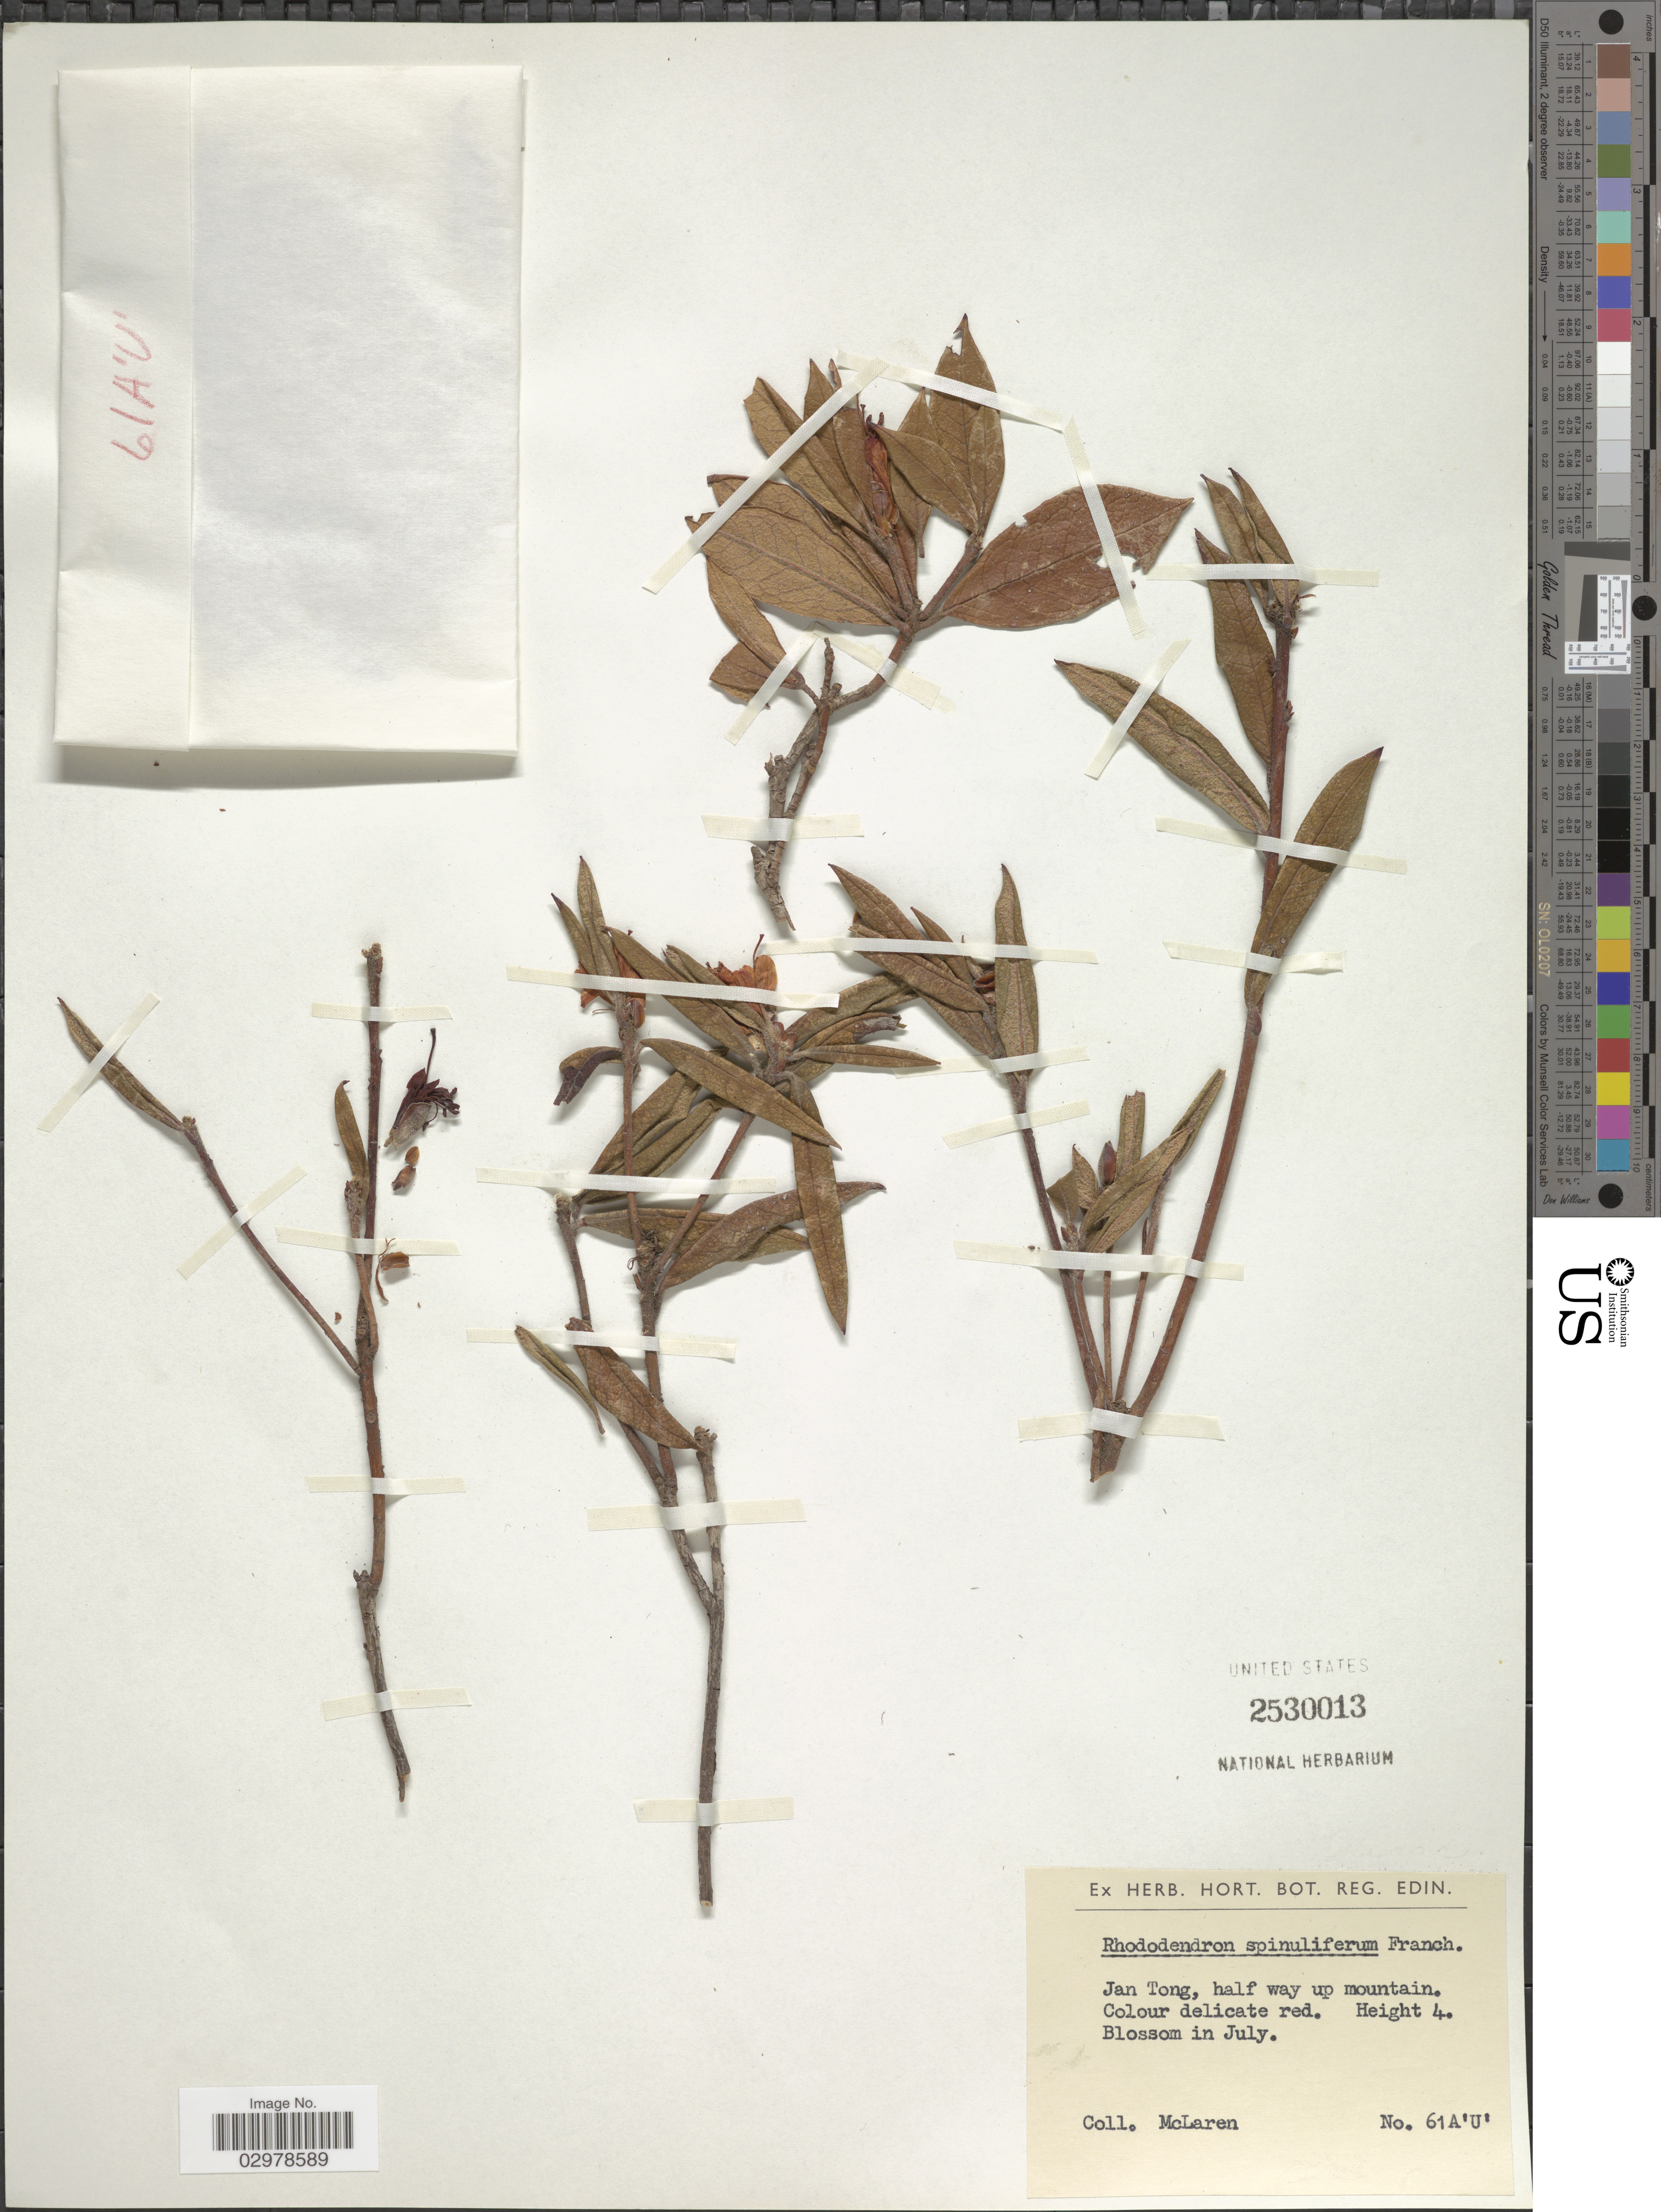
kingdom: Plantae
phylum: Tracheophyta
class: Magnoliopsida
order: Ericales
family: Ericaceae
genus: Rhododendron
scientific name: Rhododendron spinuliferum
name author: Franch.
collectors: McLaren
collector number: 61A'U'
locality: Jan Tong, half way up mountain.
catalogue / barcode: US 2530013